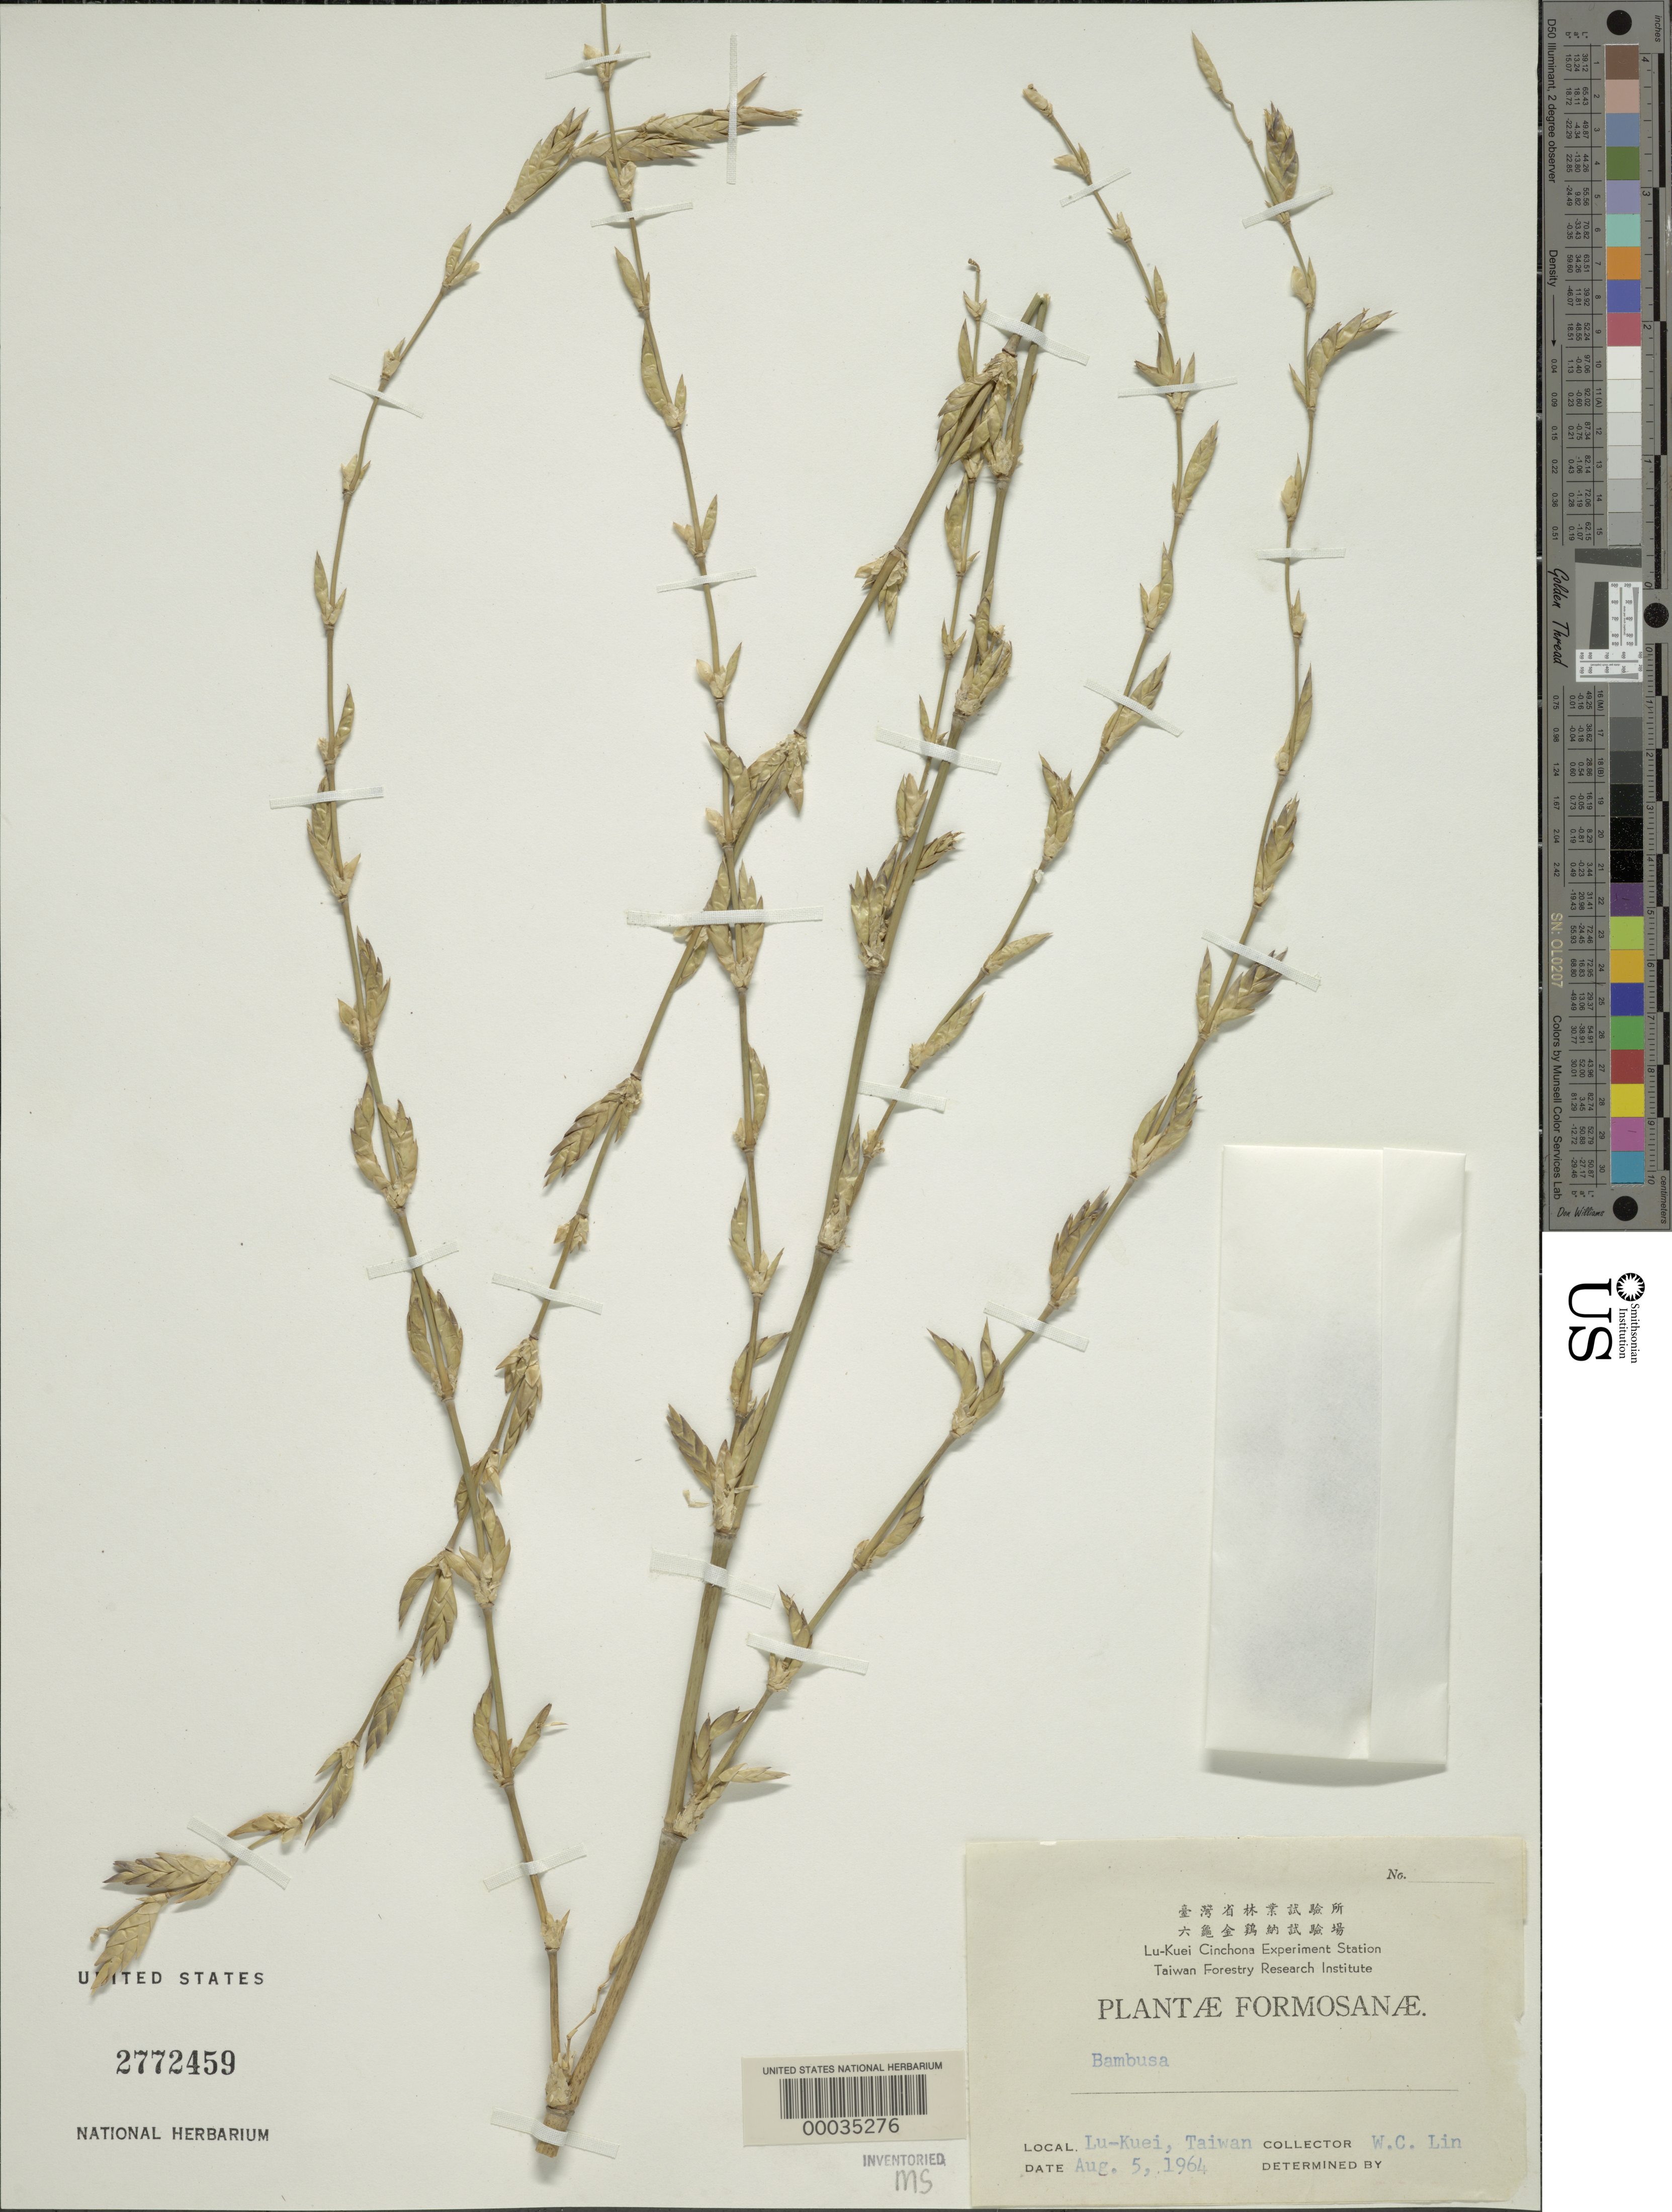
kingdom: Plantae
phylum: Tracheophyta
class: Liliopsida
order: Poales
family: Poaceae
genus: Bambusa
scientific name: Bambusa sp.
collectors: W. Lin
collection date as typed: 05 Aug 1964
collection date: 1964-08-05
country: Taiwan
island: Taiwan [Formosa]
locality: Lu-kuei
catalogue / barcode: US 2772459